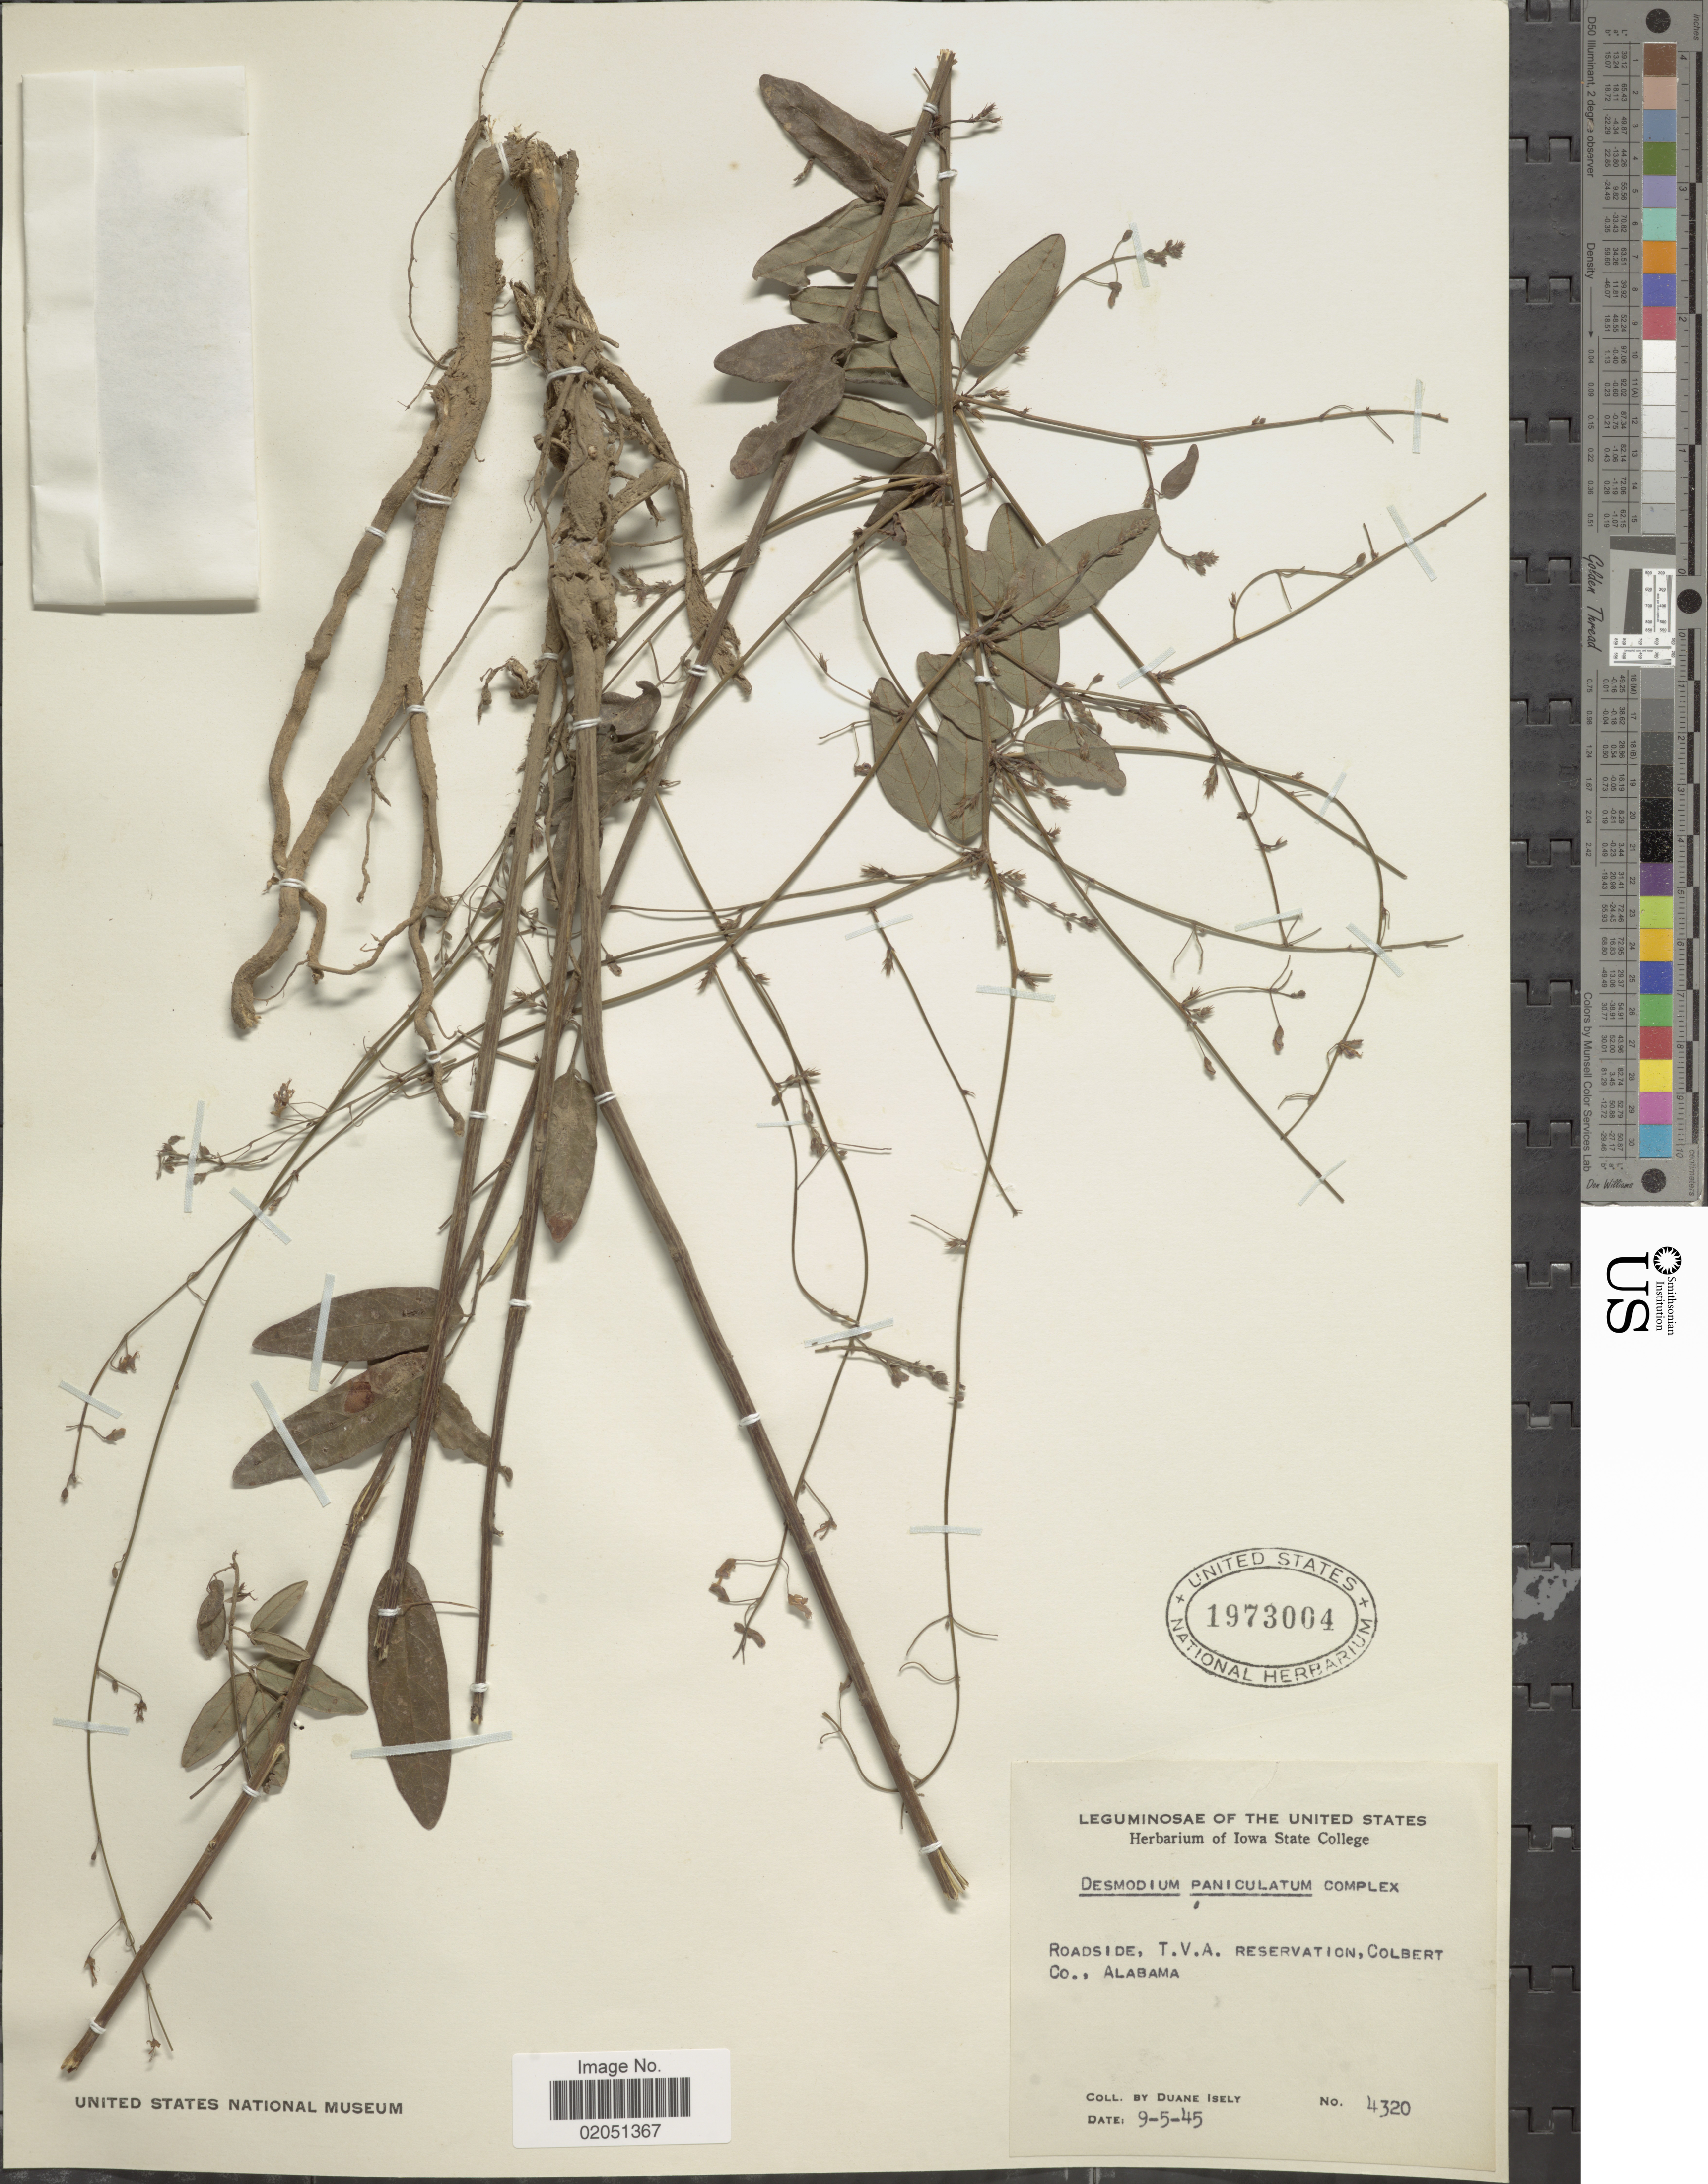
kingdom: Plantae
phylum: Tracheophyta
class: Magnoliopsida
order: Fabales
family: Fabaceae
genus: Desmodium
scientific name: Desmodium paniculatum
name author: (L.) DC.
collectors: D. Isely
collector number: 4320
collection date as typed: Transcribed d/m/y: 9/5/45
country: United States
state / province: Alabama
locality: Roadside, T.V.A. Reservation, Colbert Co.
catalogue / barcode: US 1973004